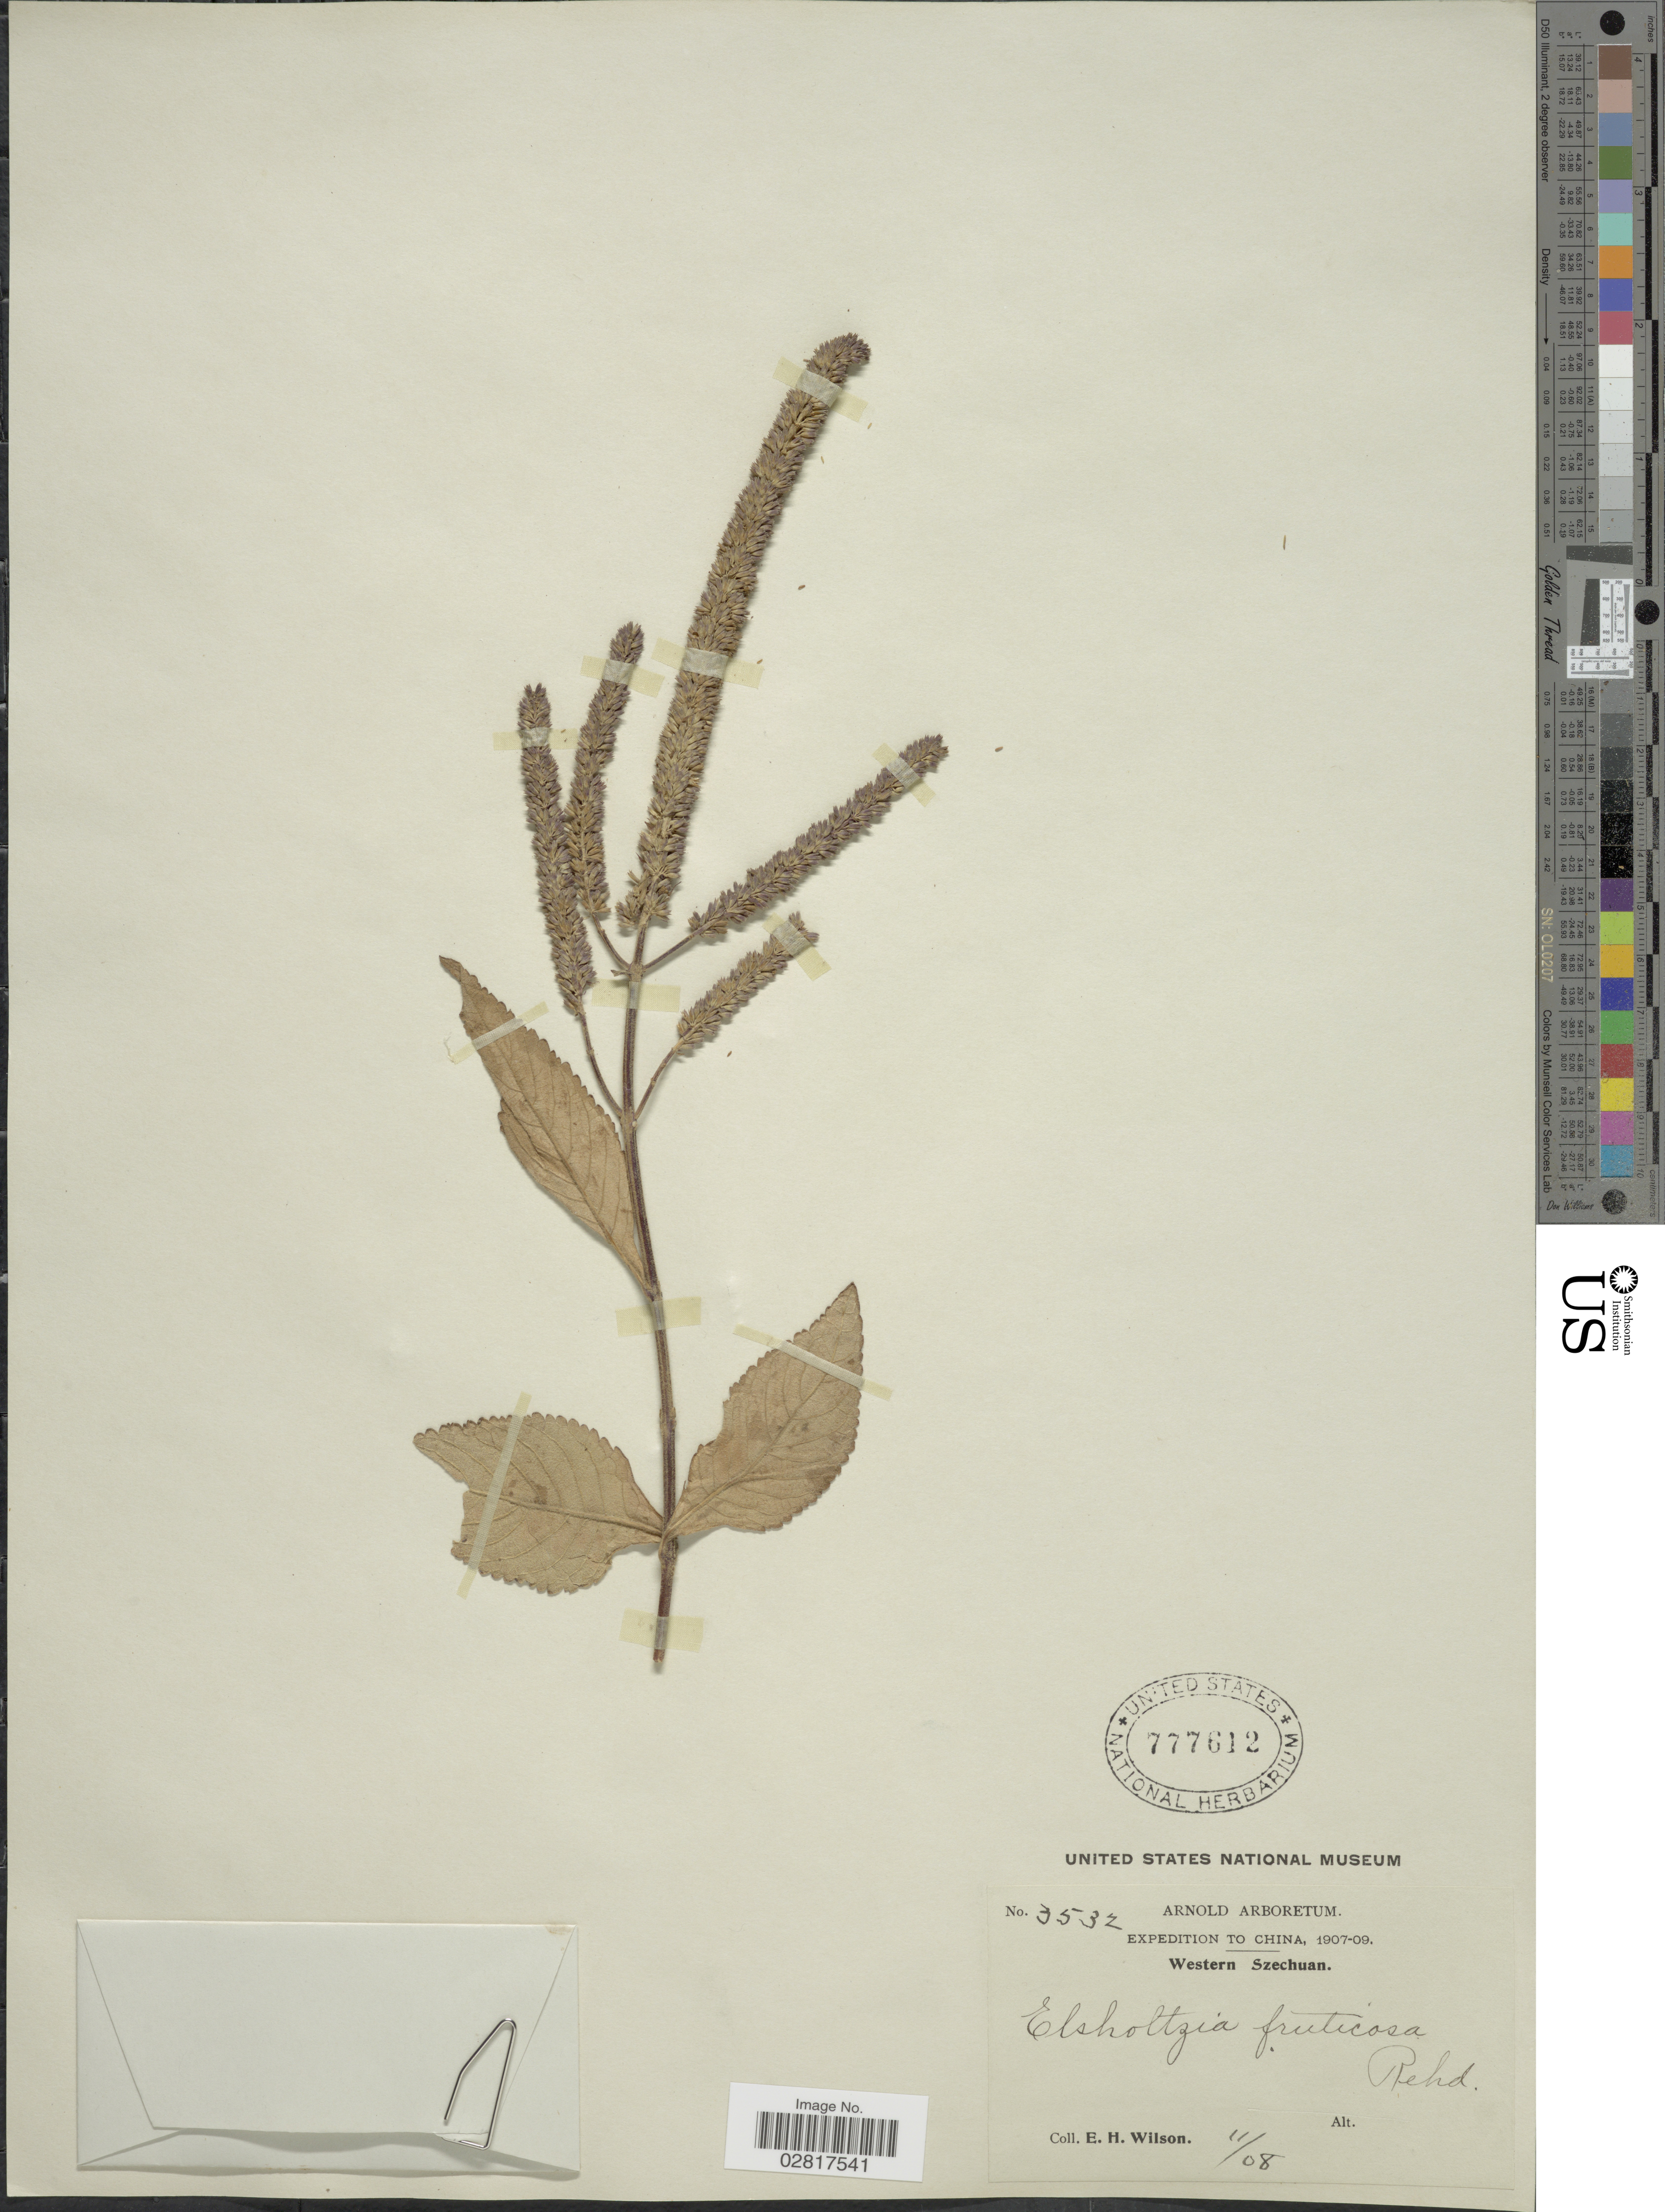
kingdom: Plantae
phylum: Tracheophyta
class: Magnoliopsida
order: Lamiales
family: Lamiaceae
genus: Elsholtzia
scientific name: Elsholtzia fruticosa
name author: (D. Don) Rehder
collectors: E. Wilson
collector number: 3532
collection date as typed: Transcribed d/m/y: /11/8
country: China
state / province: Sichuan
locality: Western Szechuan.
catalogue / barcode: US 777612